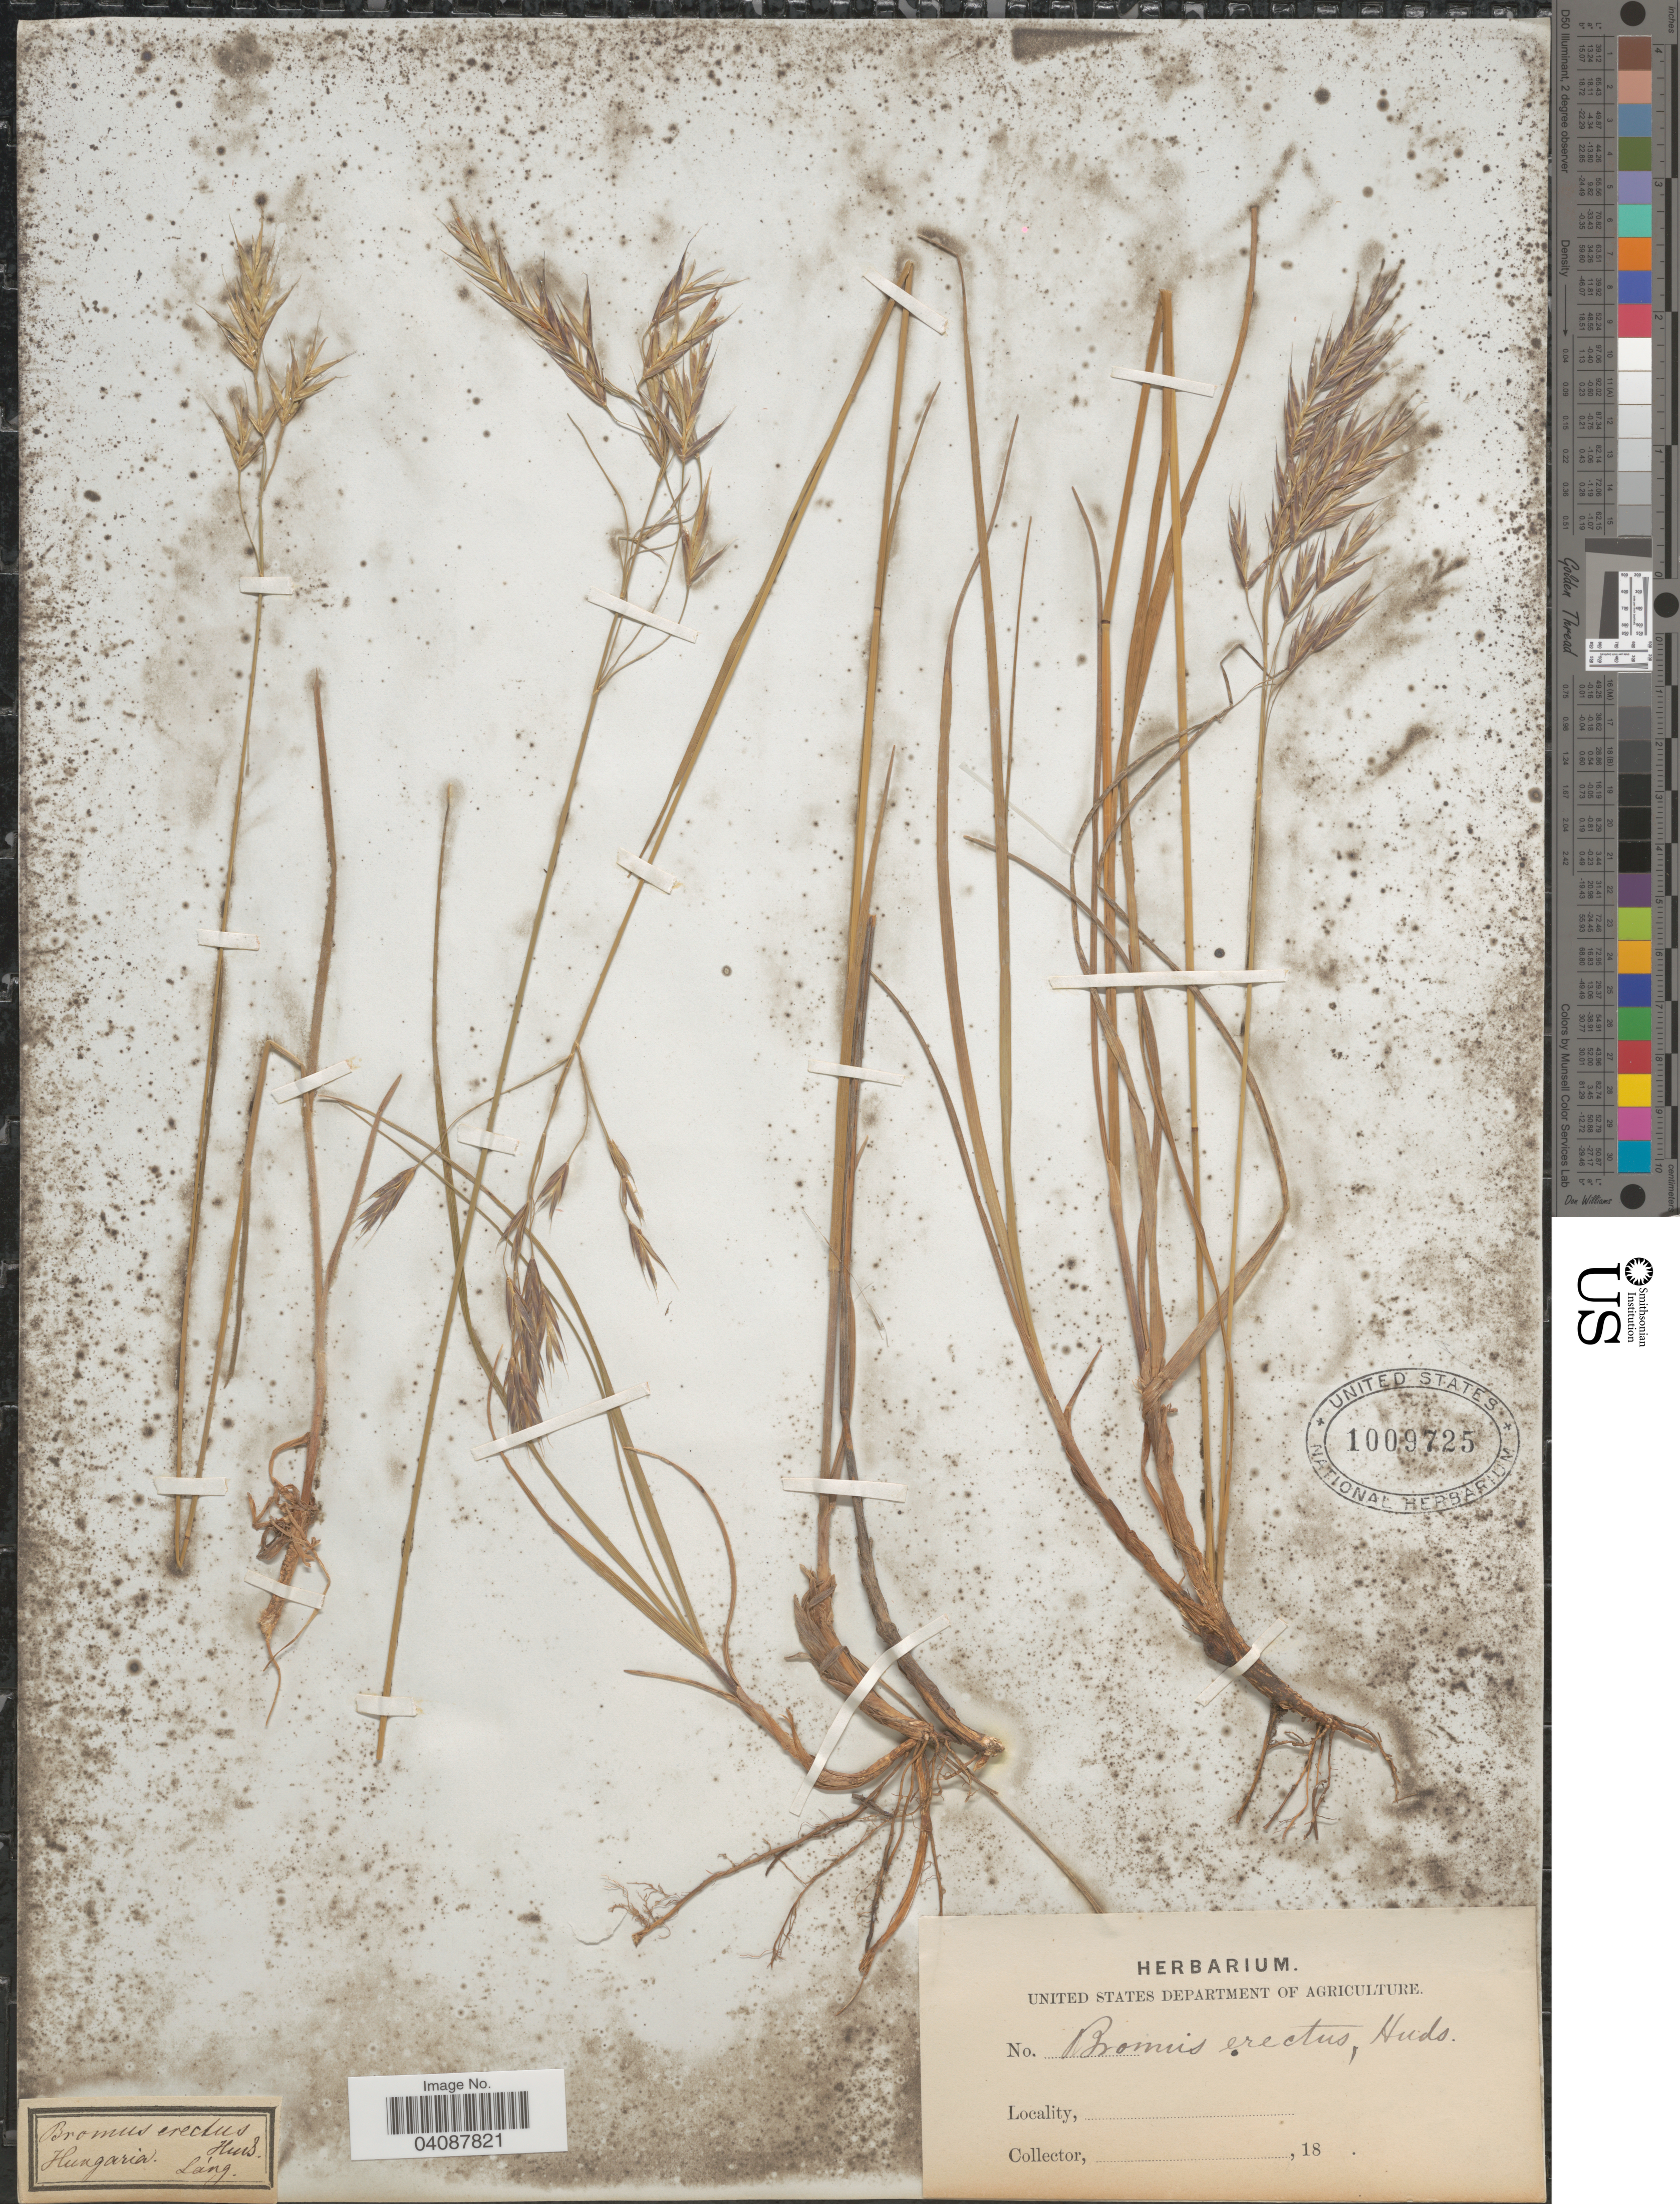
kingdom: Plantae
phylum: Tracheophyta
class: Liliopsida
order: Poales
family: Poaceae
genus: Bromus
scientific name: Bromus erectus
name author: Huds.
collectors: -- Lang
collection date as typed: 18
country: Hungary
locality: Hungaria.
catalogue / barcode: US 1009725